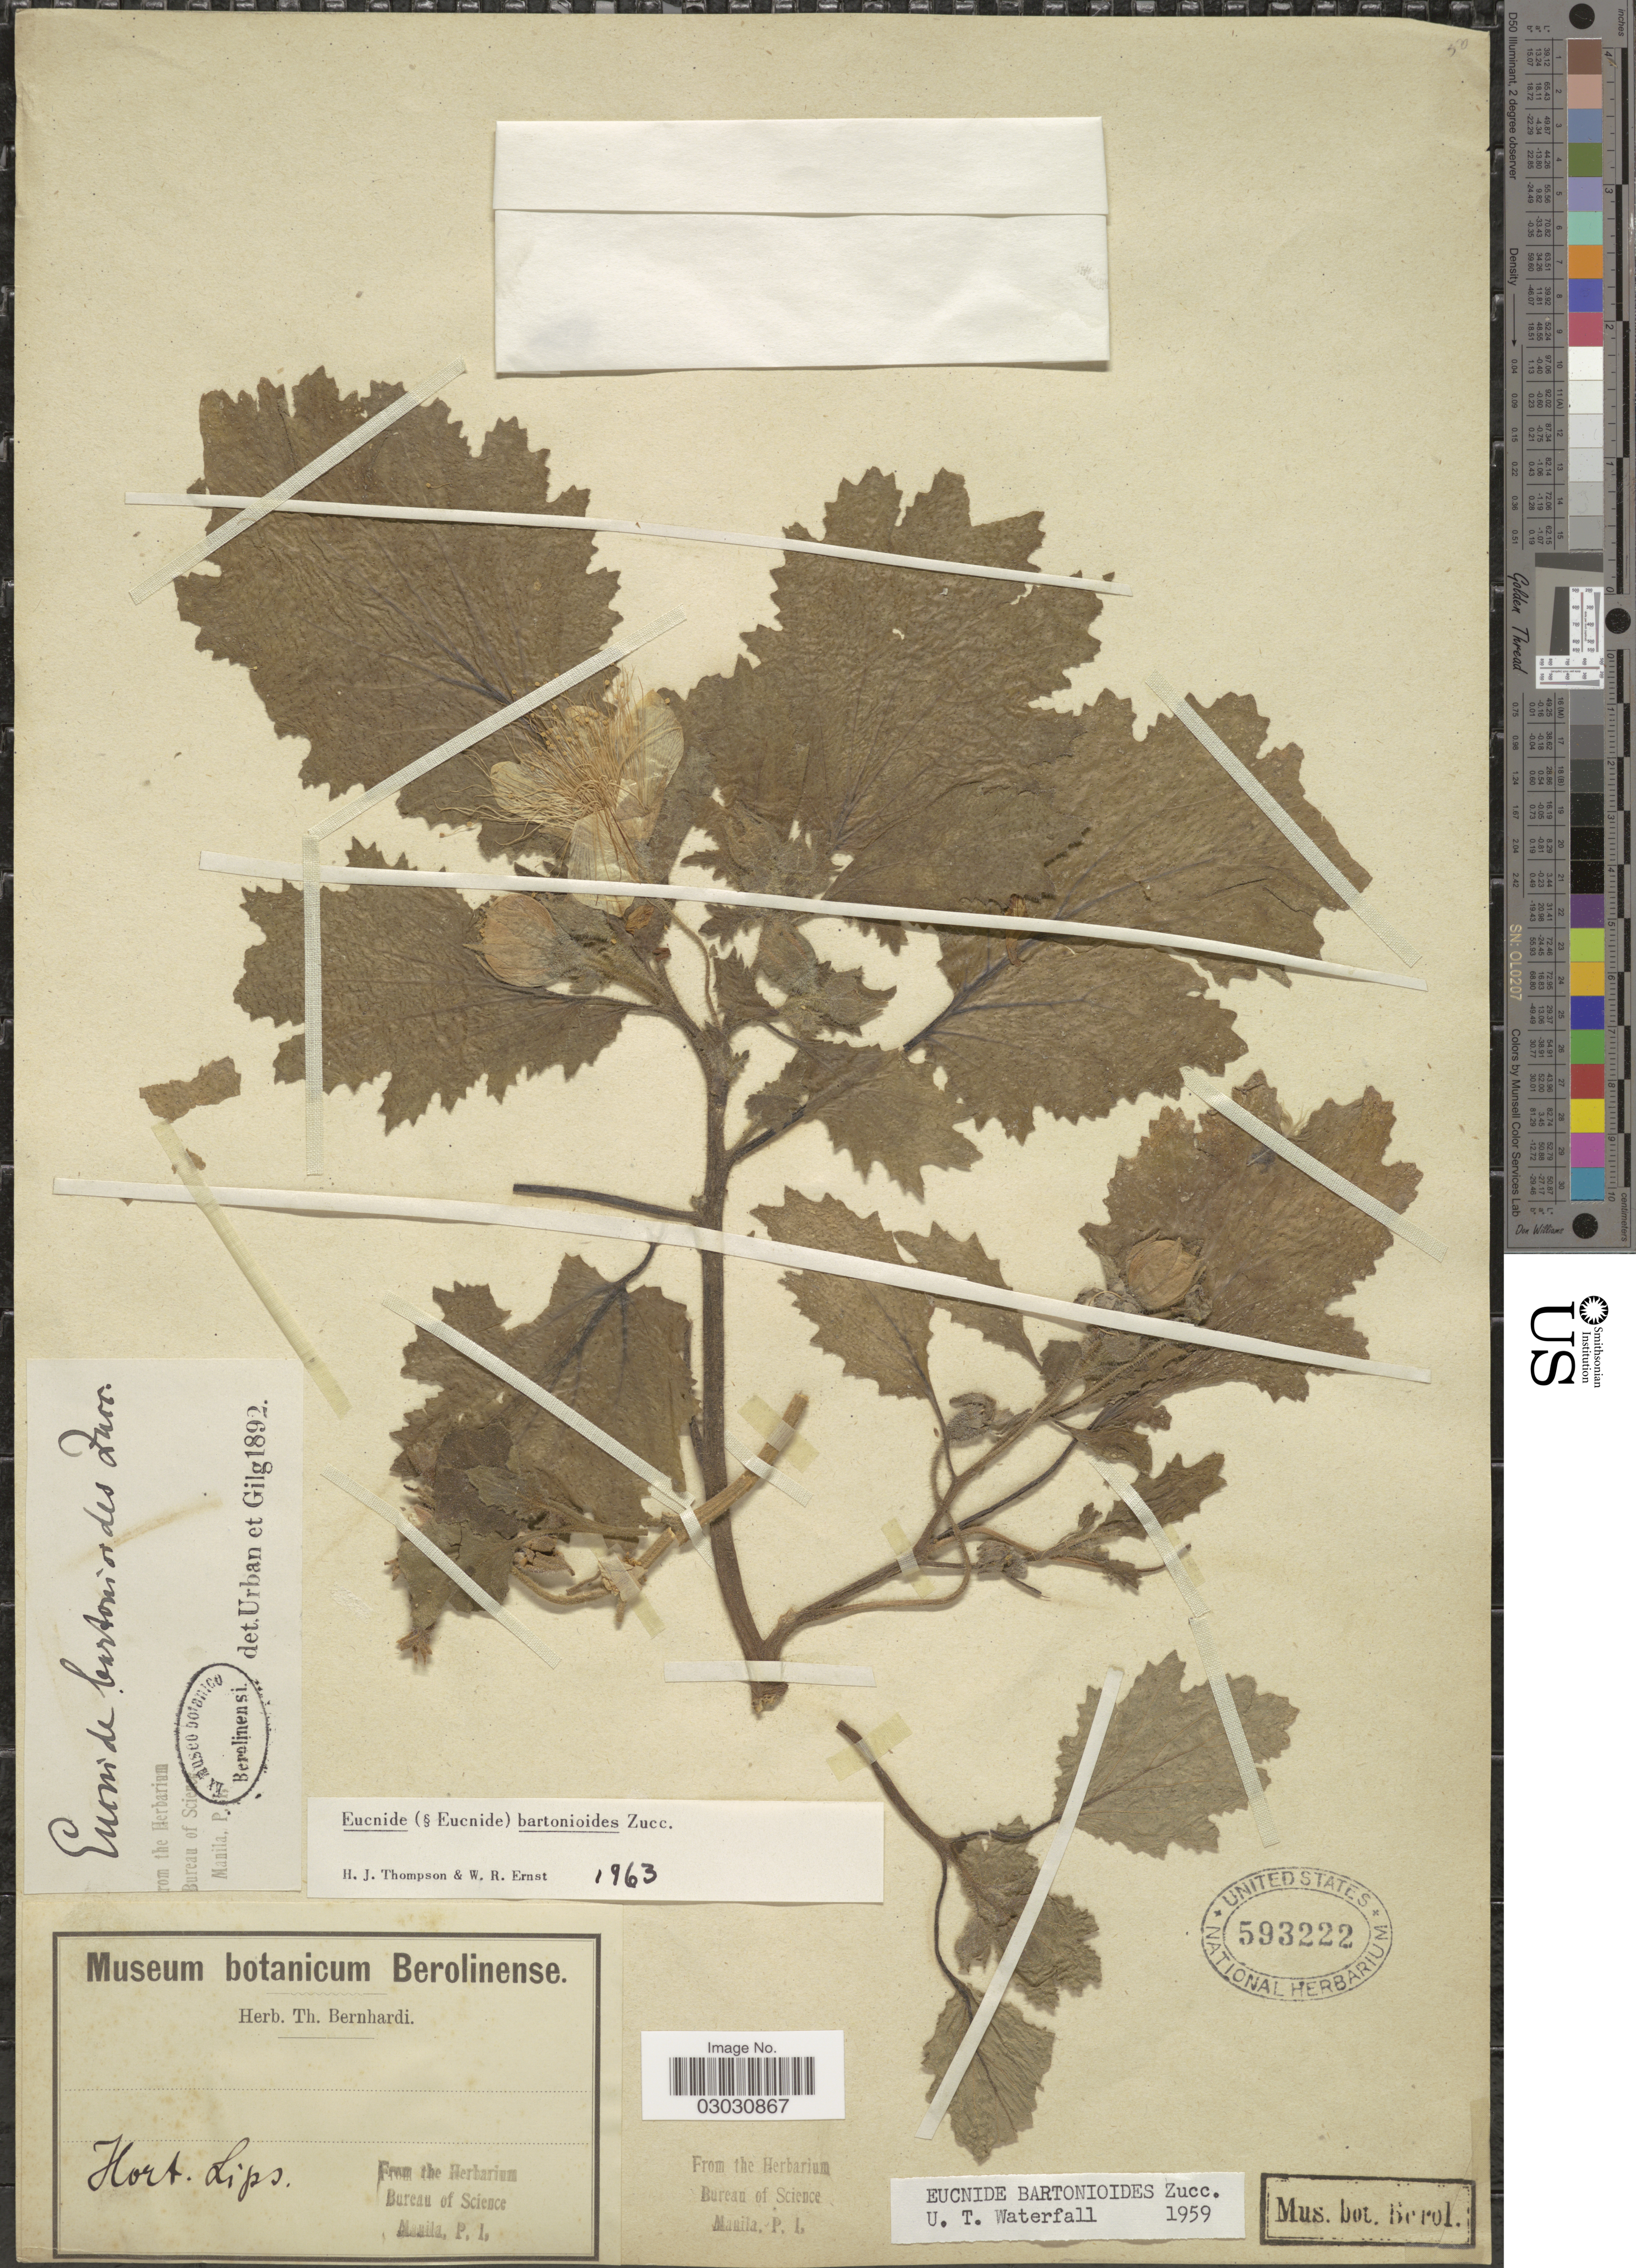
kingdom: Plantae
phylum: Tracheophyta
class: Magnoliopsida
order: Cornales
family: Loasaceae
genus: Eucnide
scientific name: Eucnide bartonioides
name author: Zucc.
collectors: Hort Lips.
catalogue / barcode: US 593222